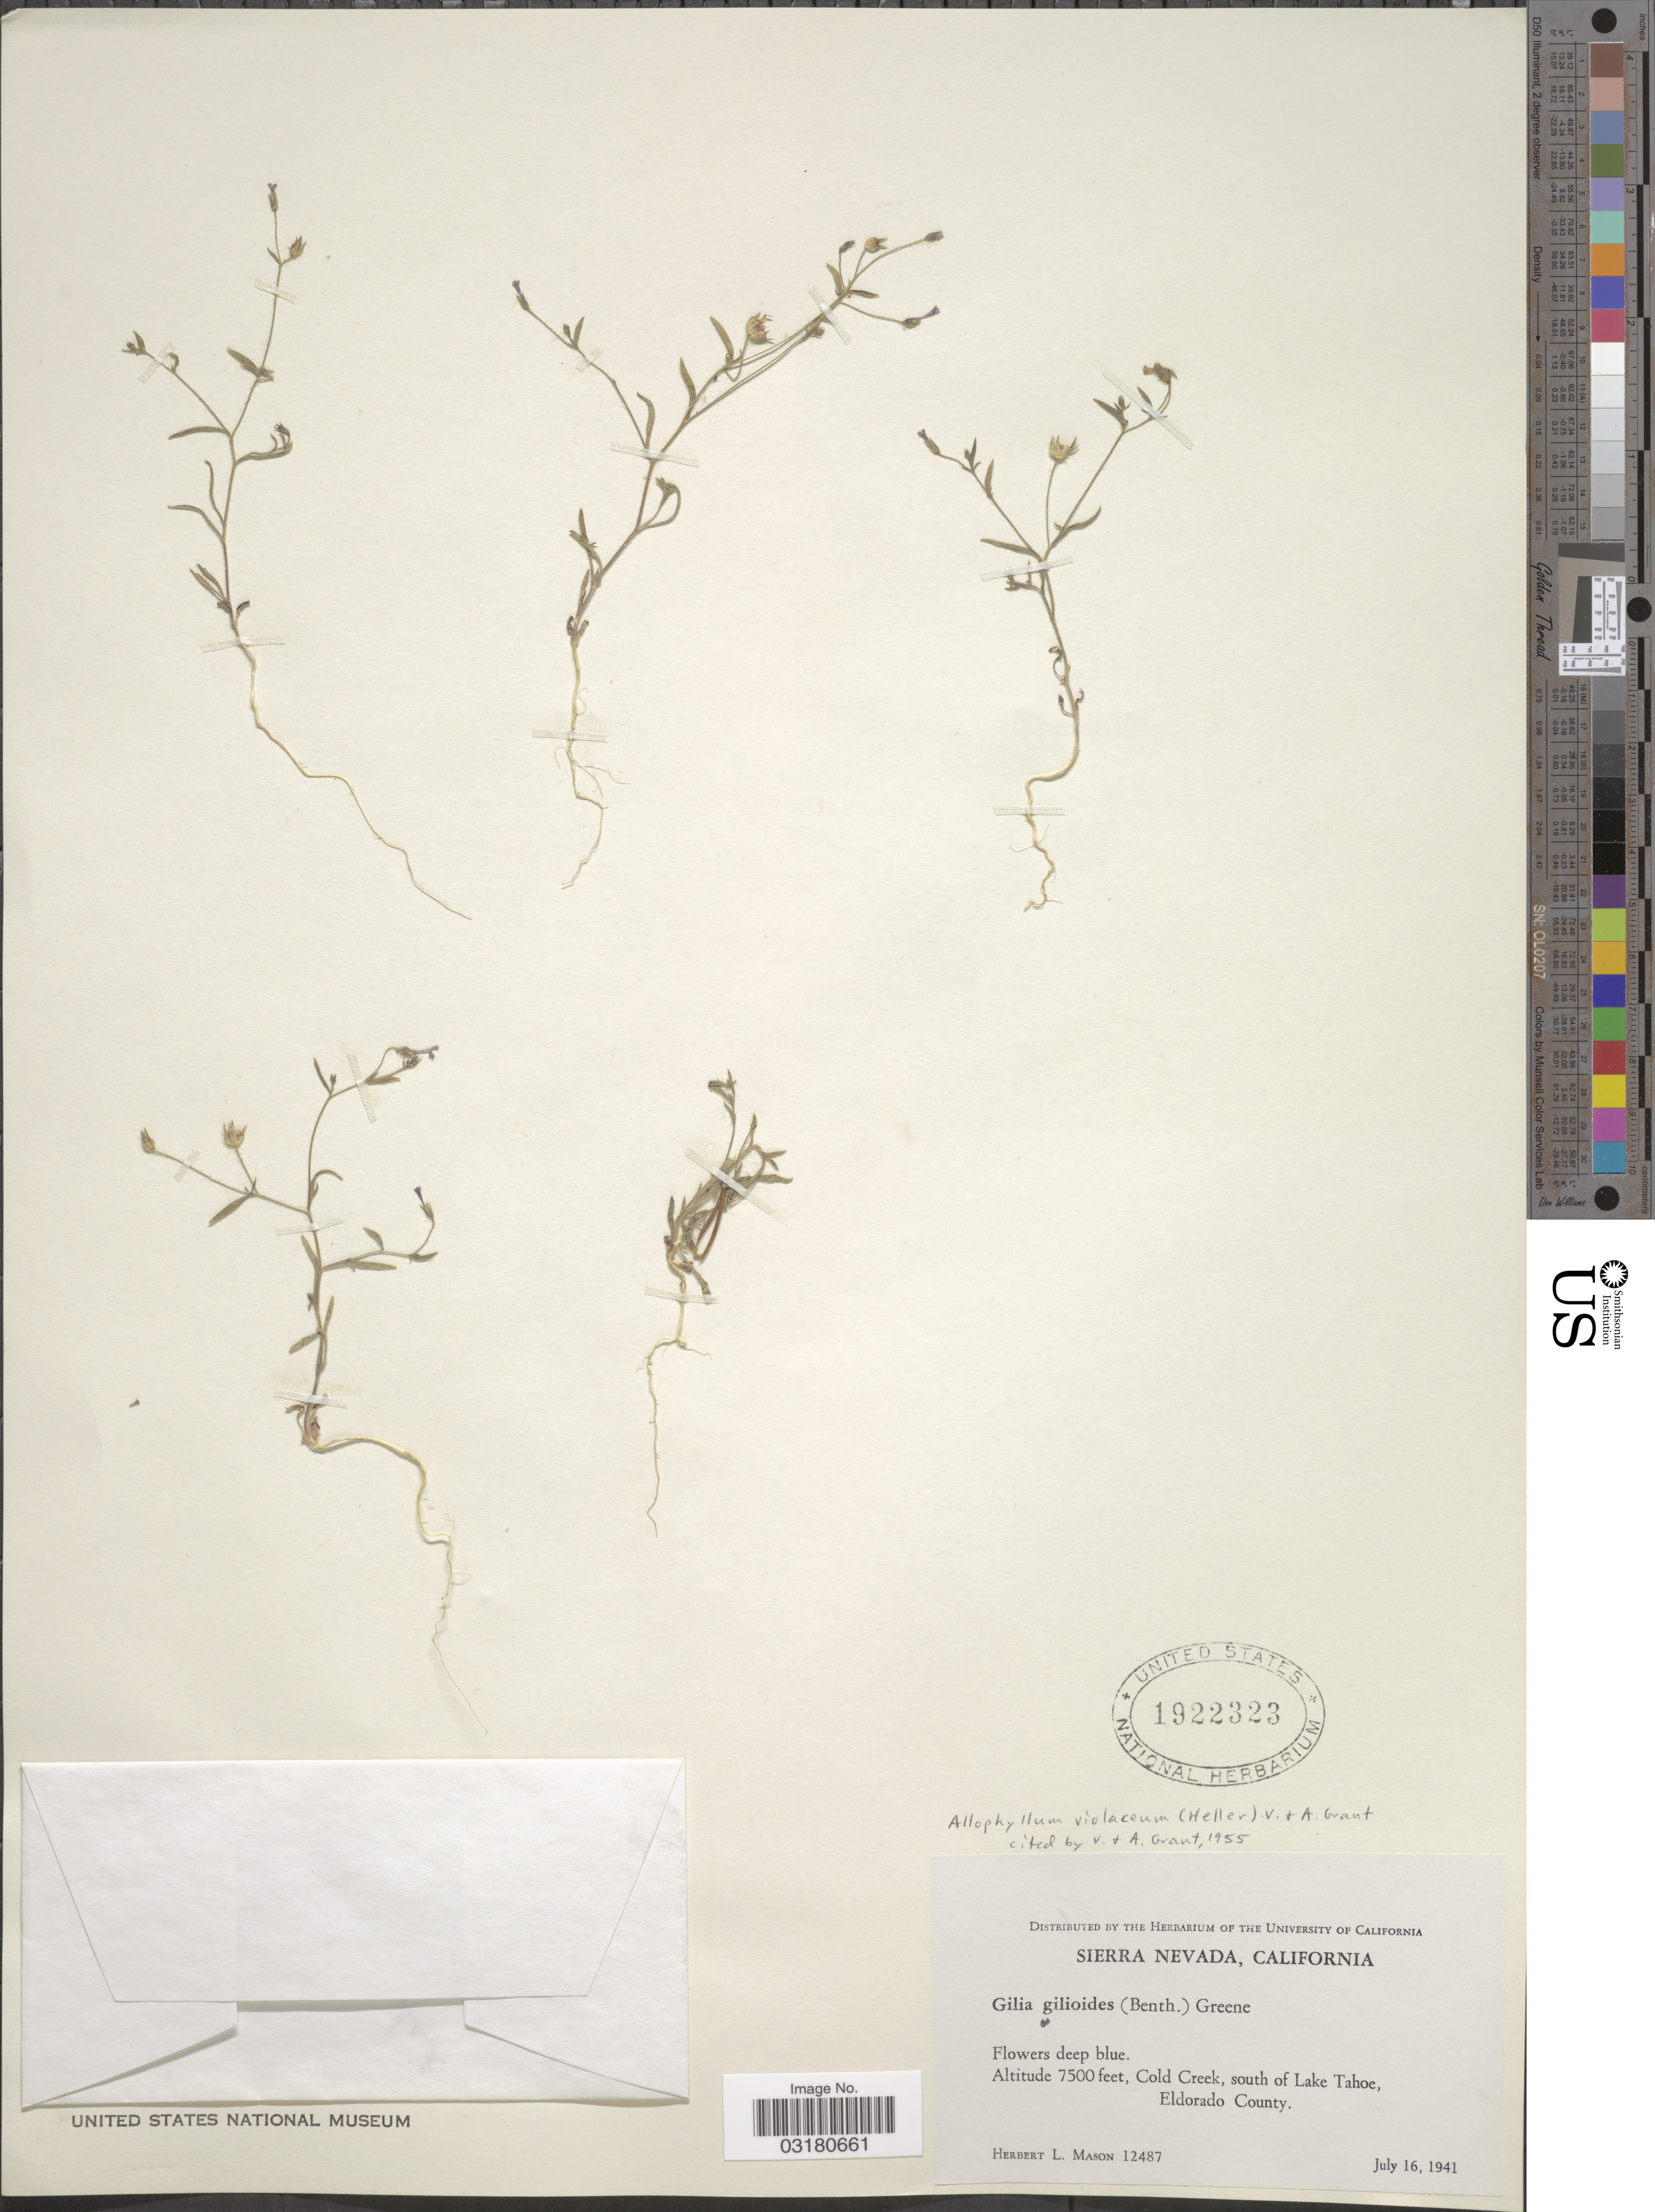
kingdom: Plantae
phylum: Tracheophyta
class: Magnoliopsida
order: Ericales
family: Polemoniaceae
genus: Allophyllum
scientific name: Allophyllum violaceum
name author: (A. Heller) A.D. Grant & V.E. Grant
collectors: H. L. Mason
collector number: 12487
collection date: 1941-07-16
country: United States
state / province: California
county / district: El Dorado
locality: Sierra Nevada. Cold Creek, south of Lake Tahoe, Eldorado County.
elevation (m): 2286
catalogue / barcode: US 1922323